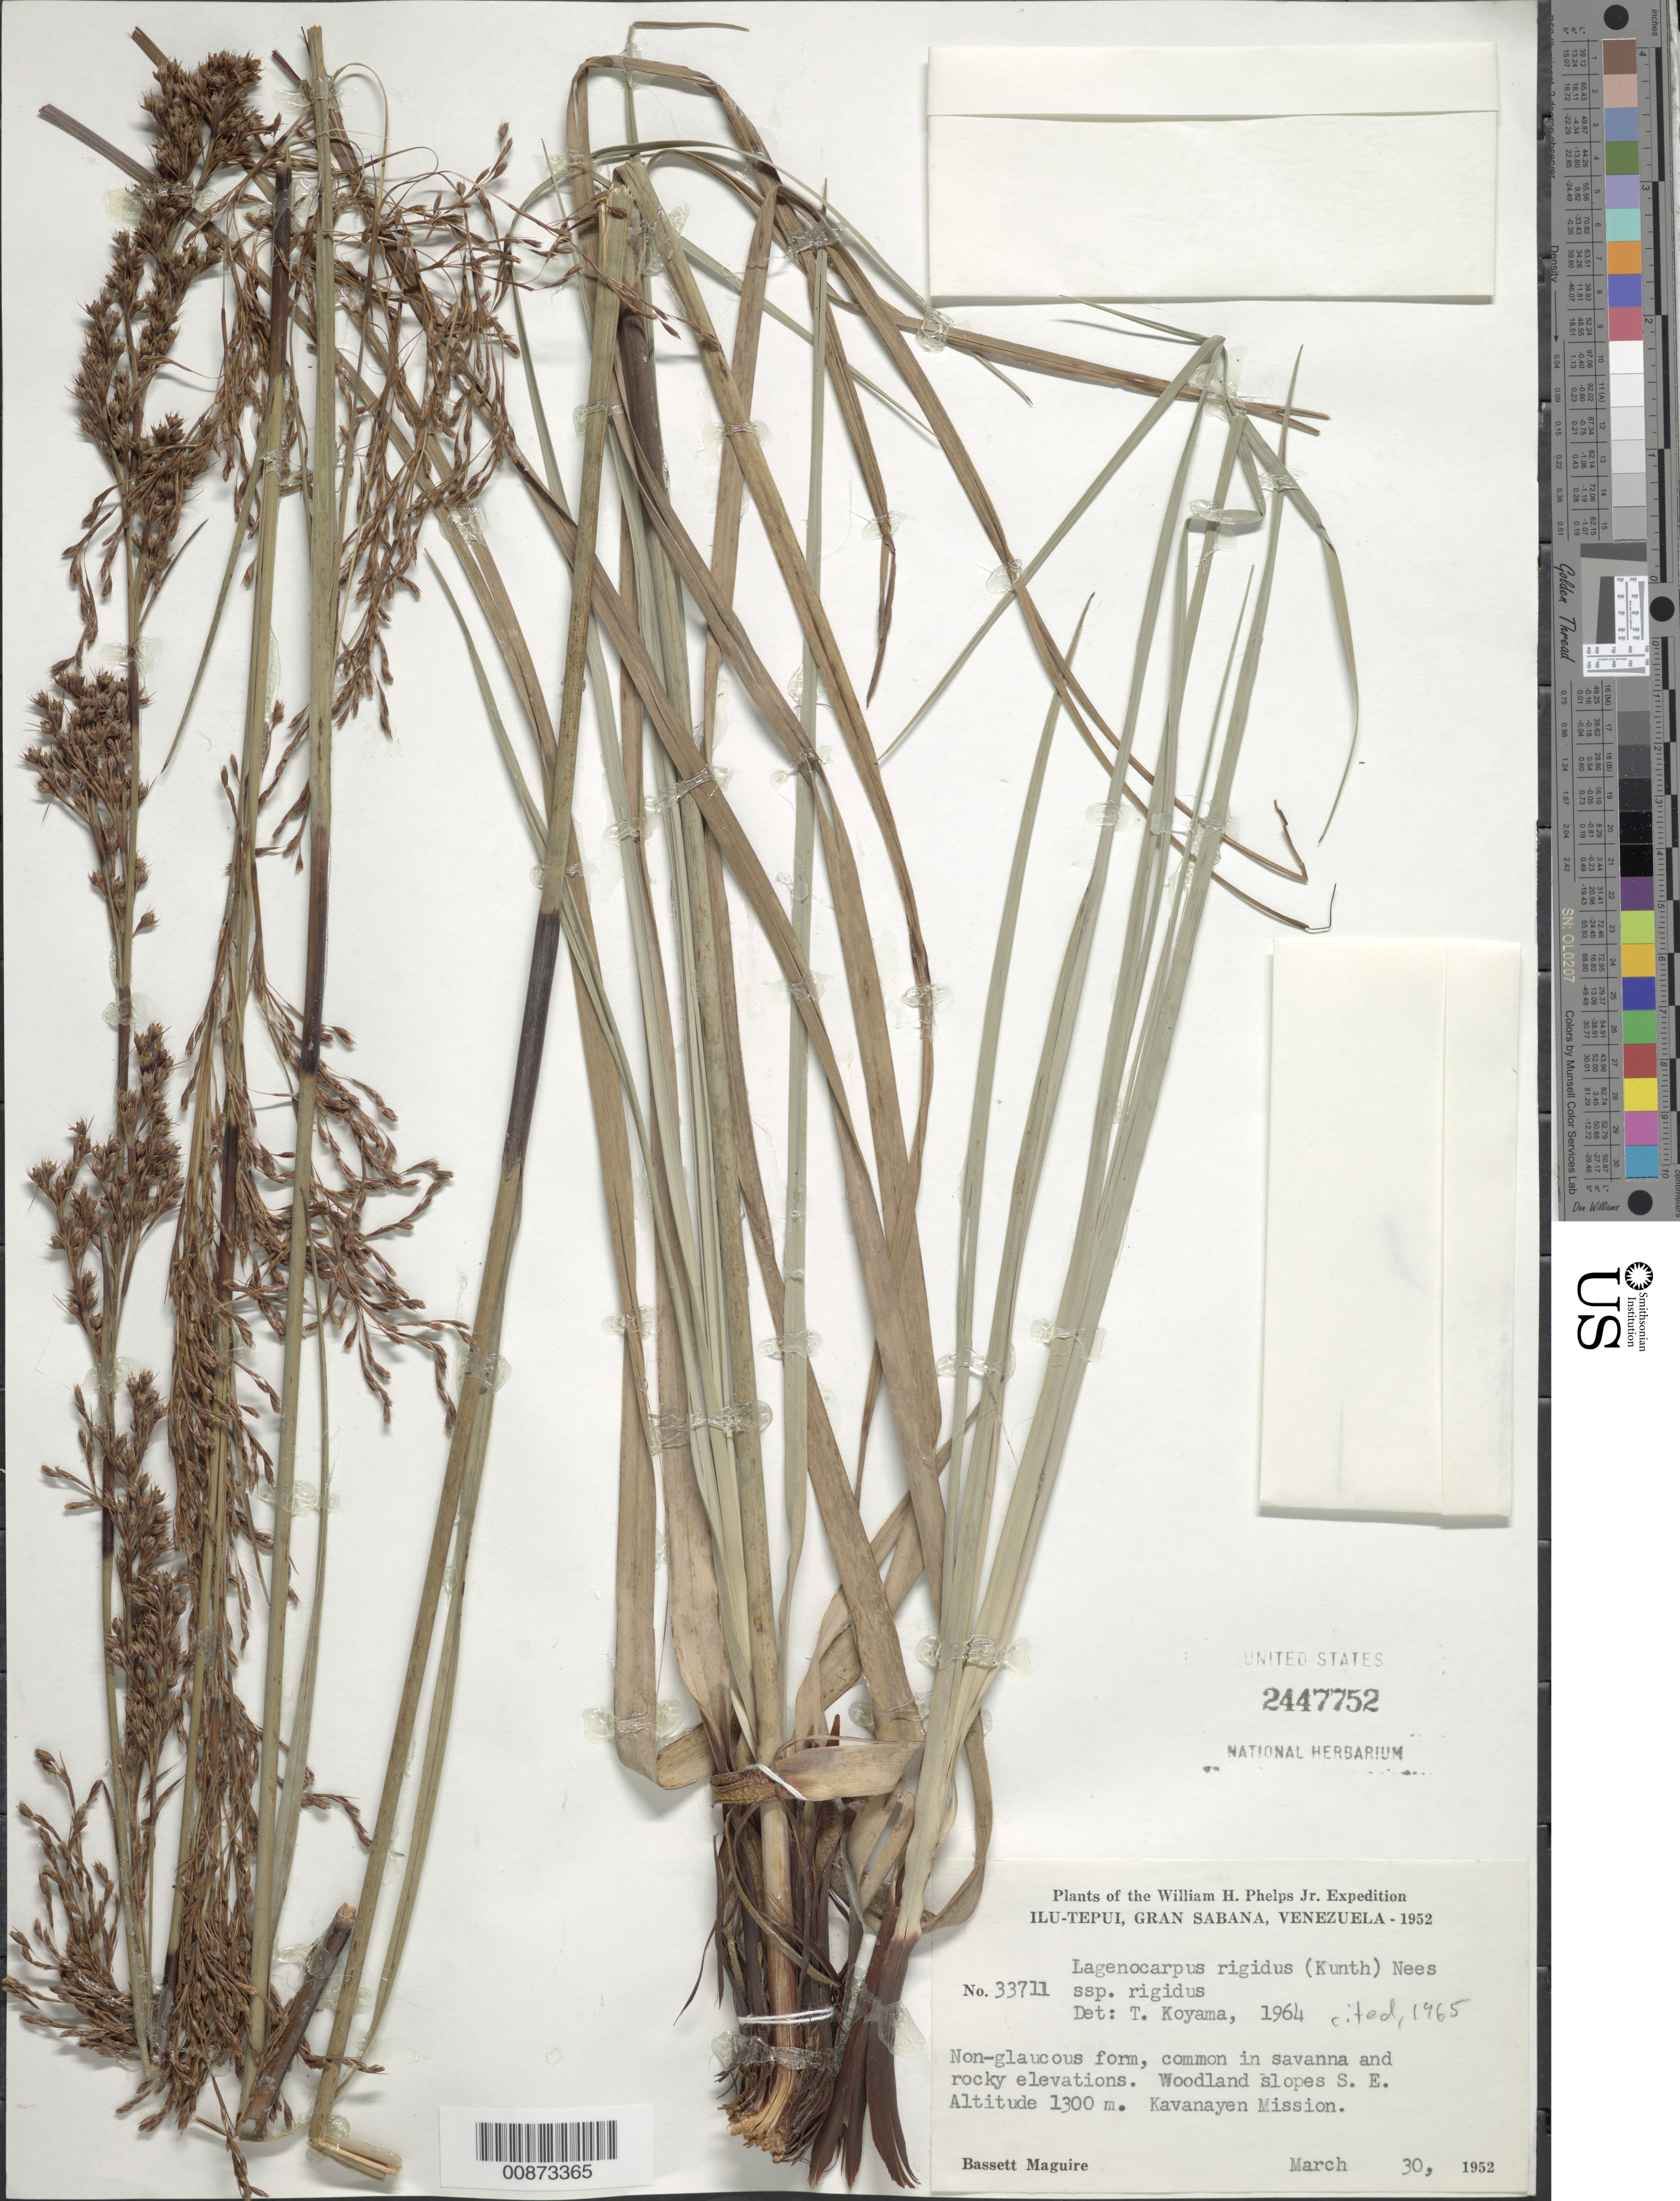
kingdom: Plantae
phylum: Tracheophyta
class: Liliopsida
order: Poales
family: Cyperaceae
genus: Lagenocarpus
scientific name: Lagenocarpus rigidus subsp. rigidus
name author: (Kunth) Nees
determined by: Koyama, Tetsuo M.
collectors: B. Maguire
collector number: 33711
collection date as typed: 30-Mar-52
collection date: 1952-03-30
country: Venezuela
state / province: Bolívar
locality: Gran Sabana, Ilu-tepuí, Kavanayén Mission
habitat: Savanna and rocky elevations, woodland slopes SE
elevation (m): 1300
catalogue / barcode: US 2447752